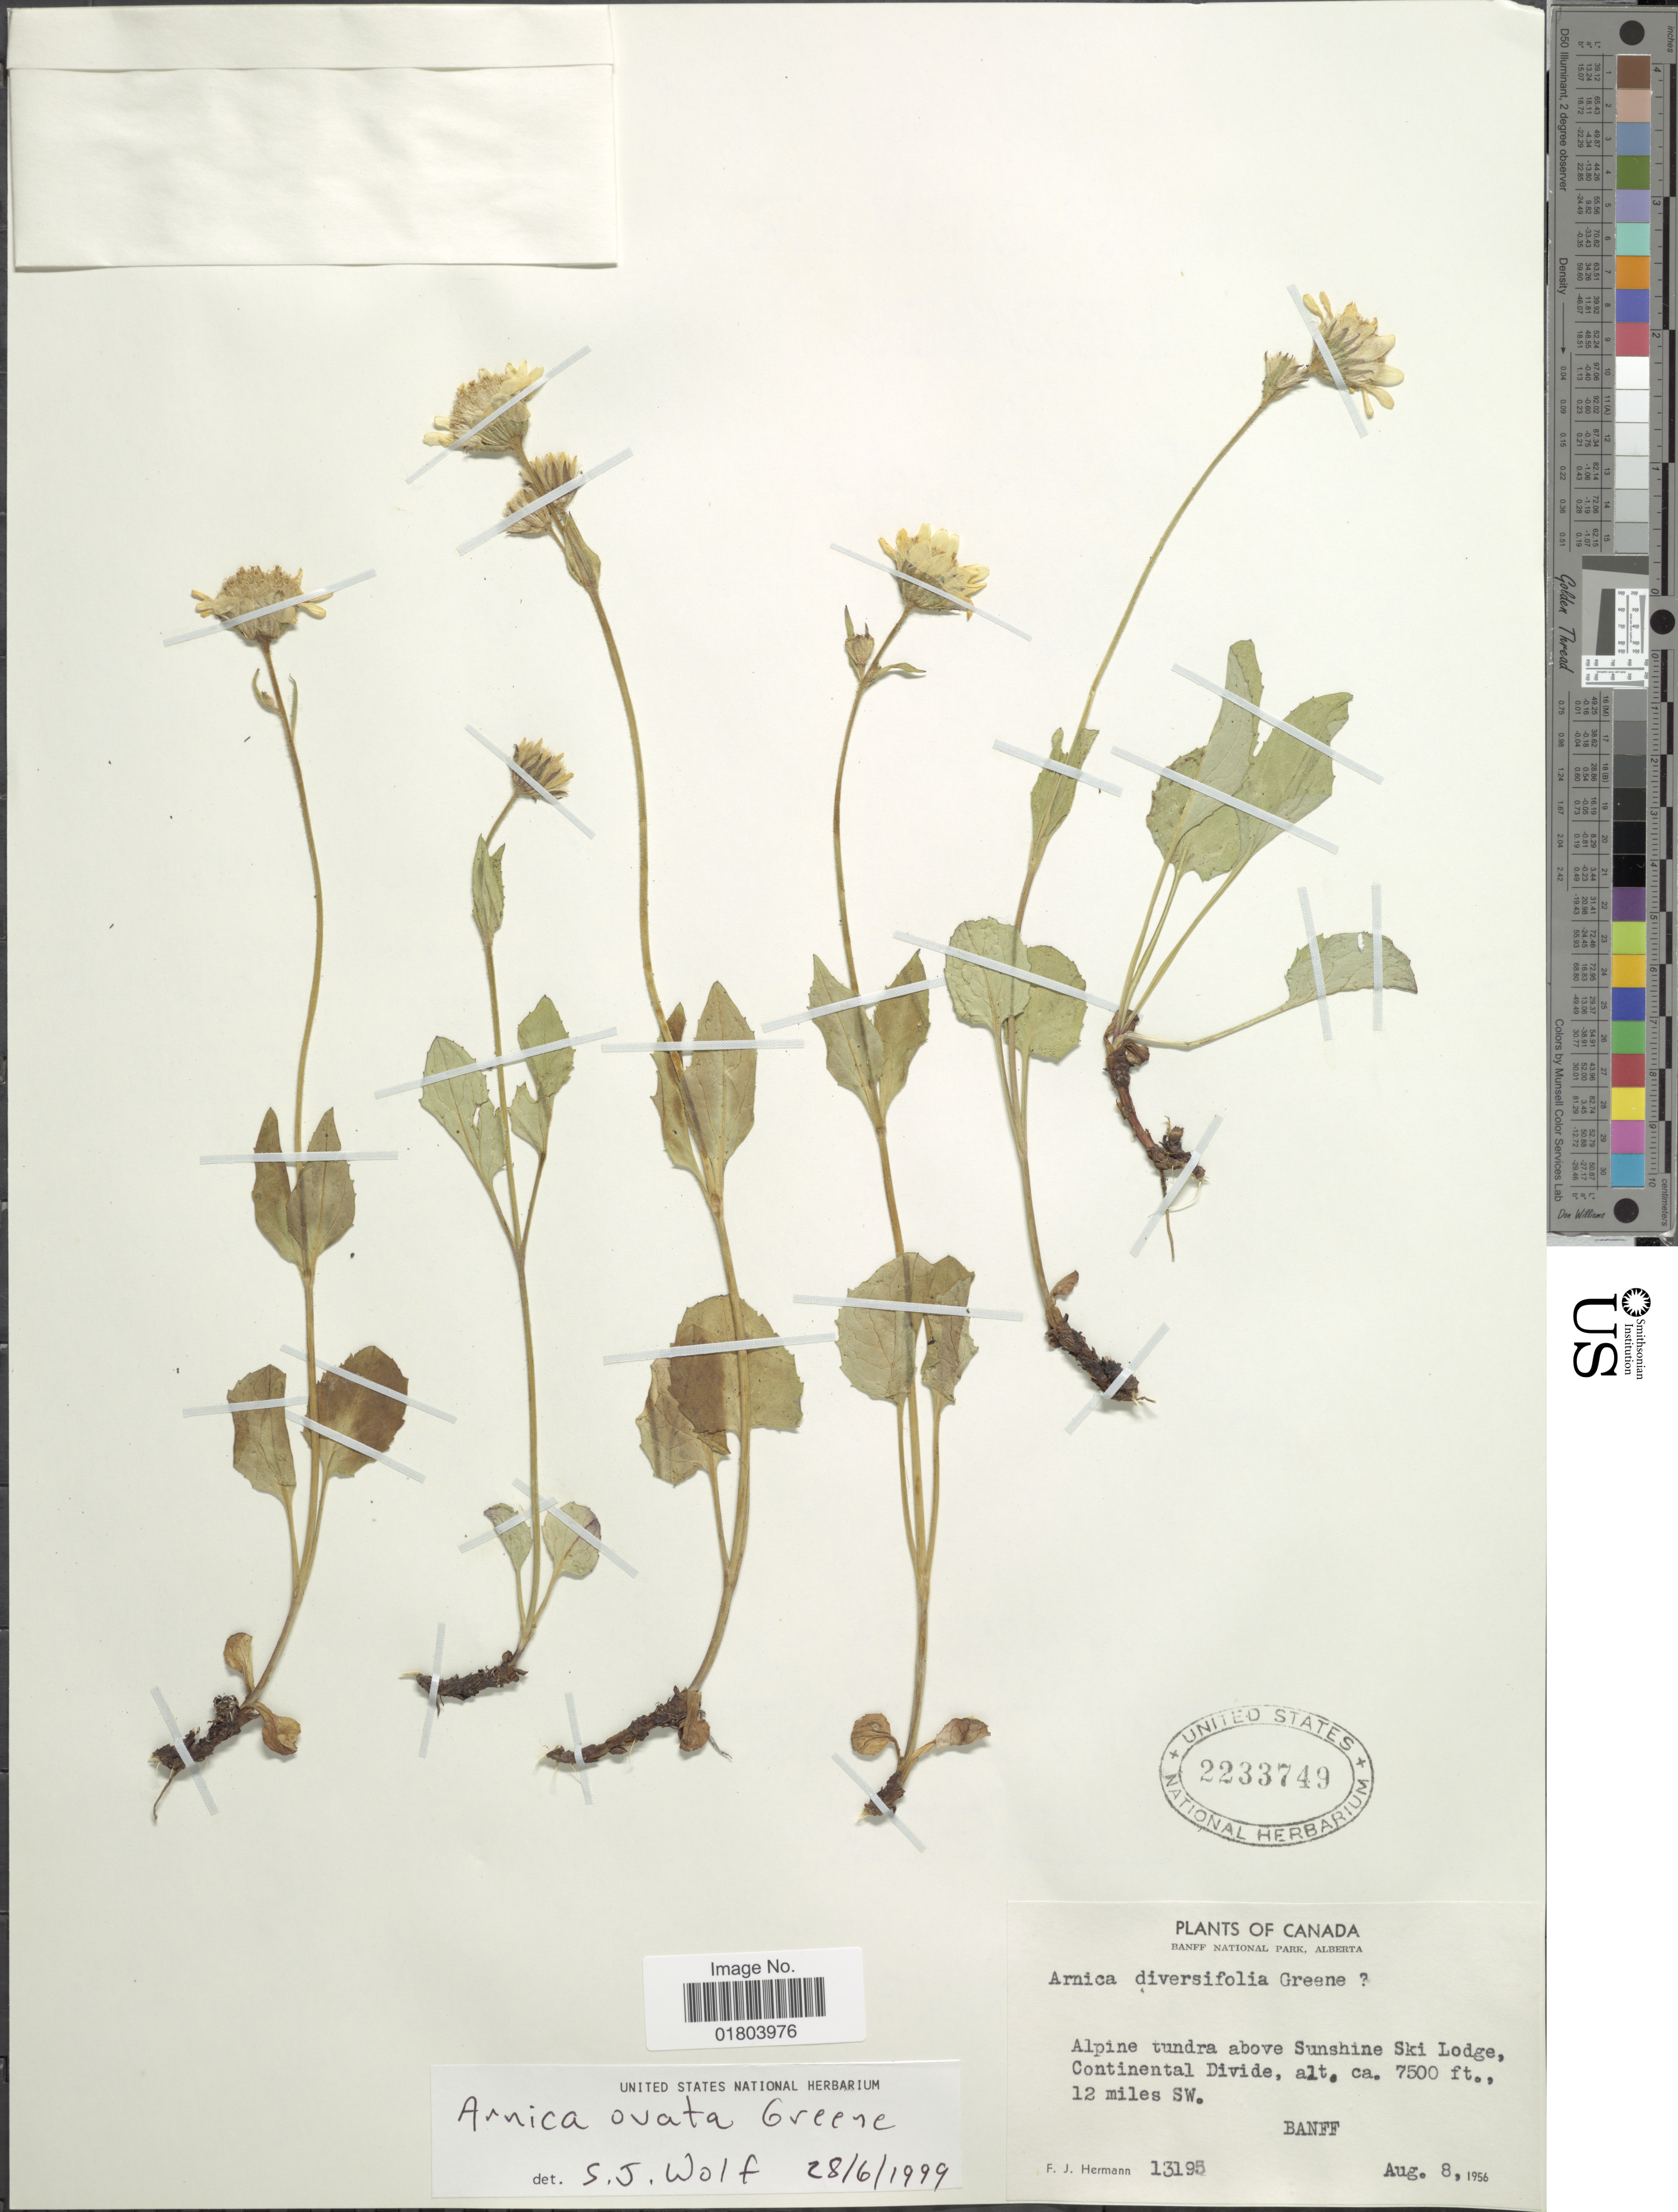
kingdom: Plantae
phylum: Tracheophyta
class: Magnoliopsida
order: Asterales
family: Asteraceae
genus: Arnica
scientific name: Arnica ovata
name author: Greene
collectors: F. J. Hermann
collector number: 13195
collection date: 1956-08-08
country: Canada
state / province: Alberta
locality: Bannf National Park, Alpine tundra above Sunshine Ski Lodge, Continental Divide, 12 miles SW. Banff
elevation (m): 2286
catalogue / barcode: US 2233749